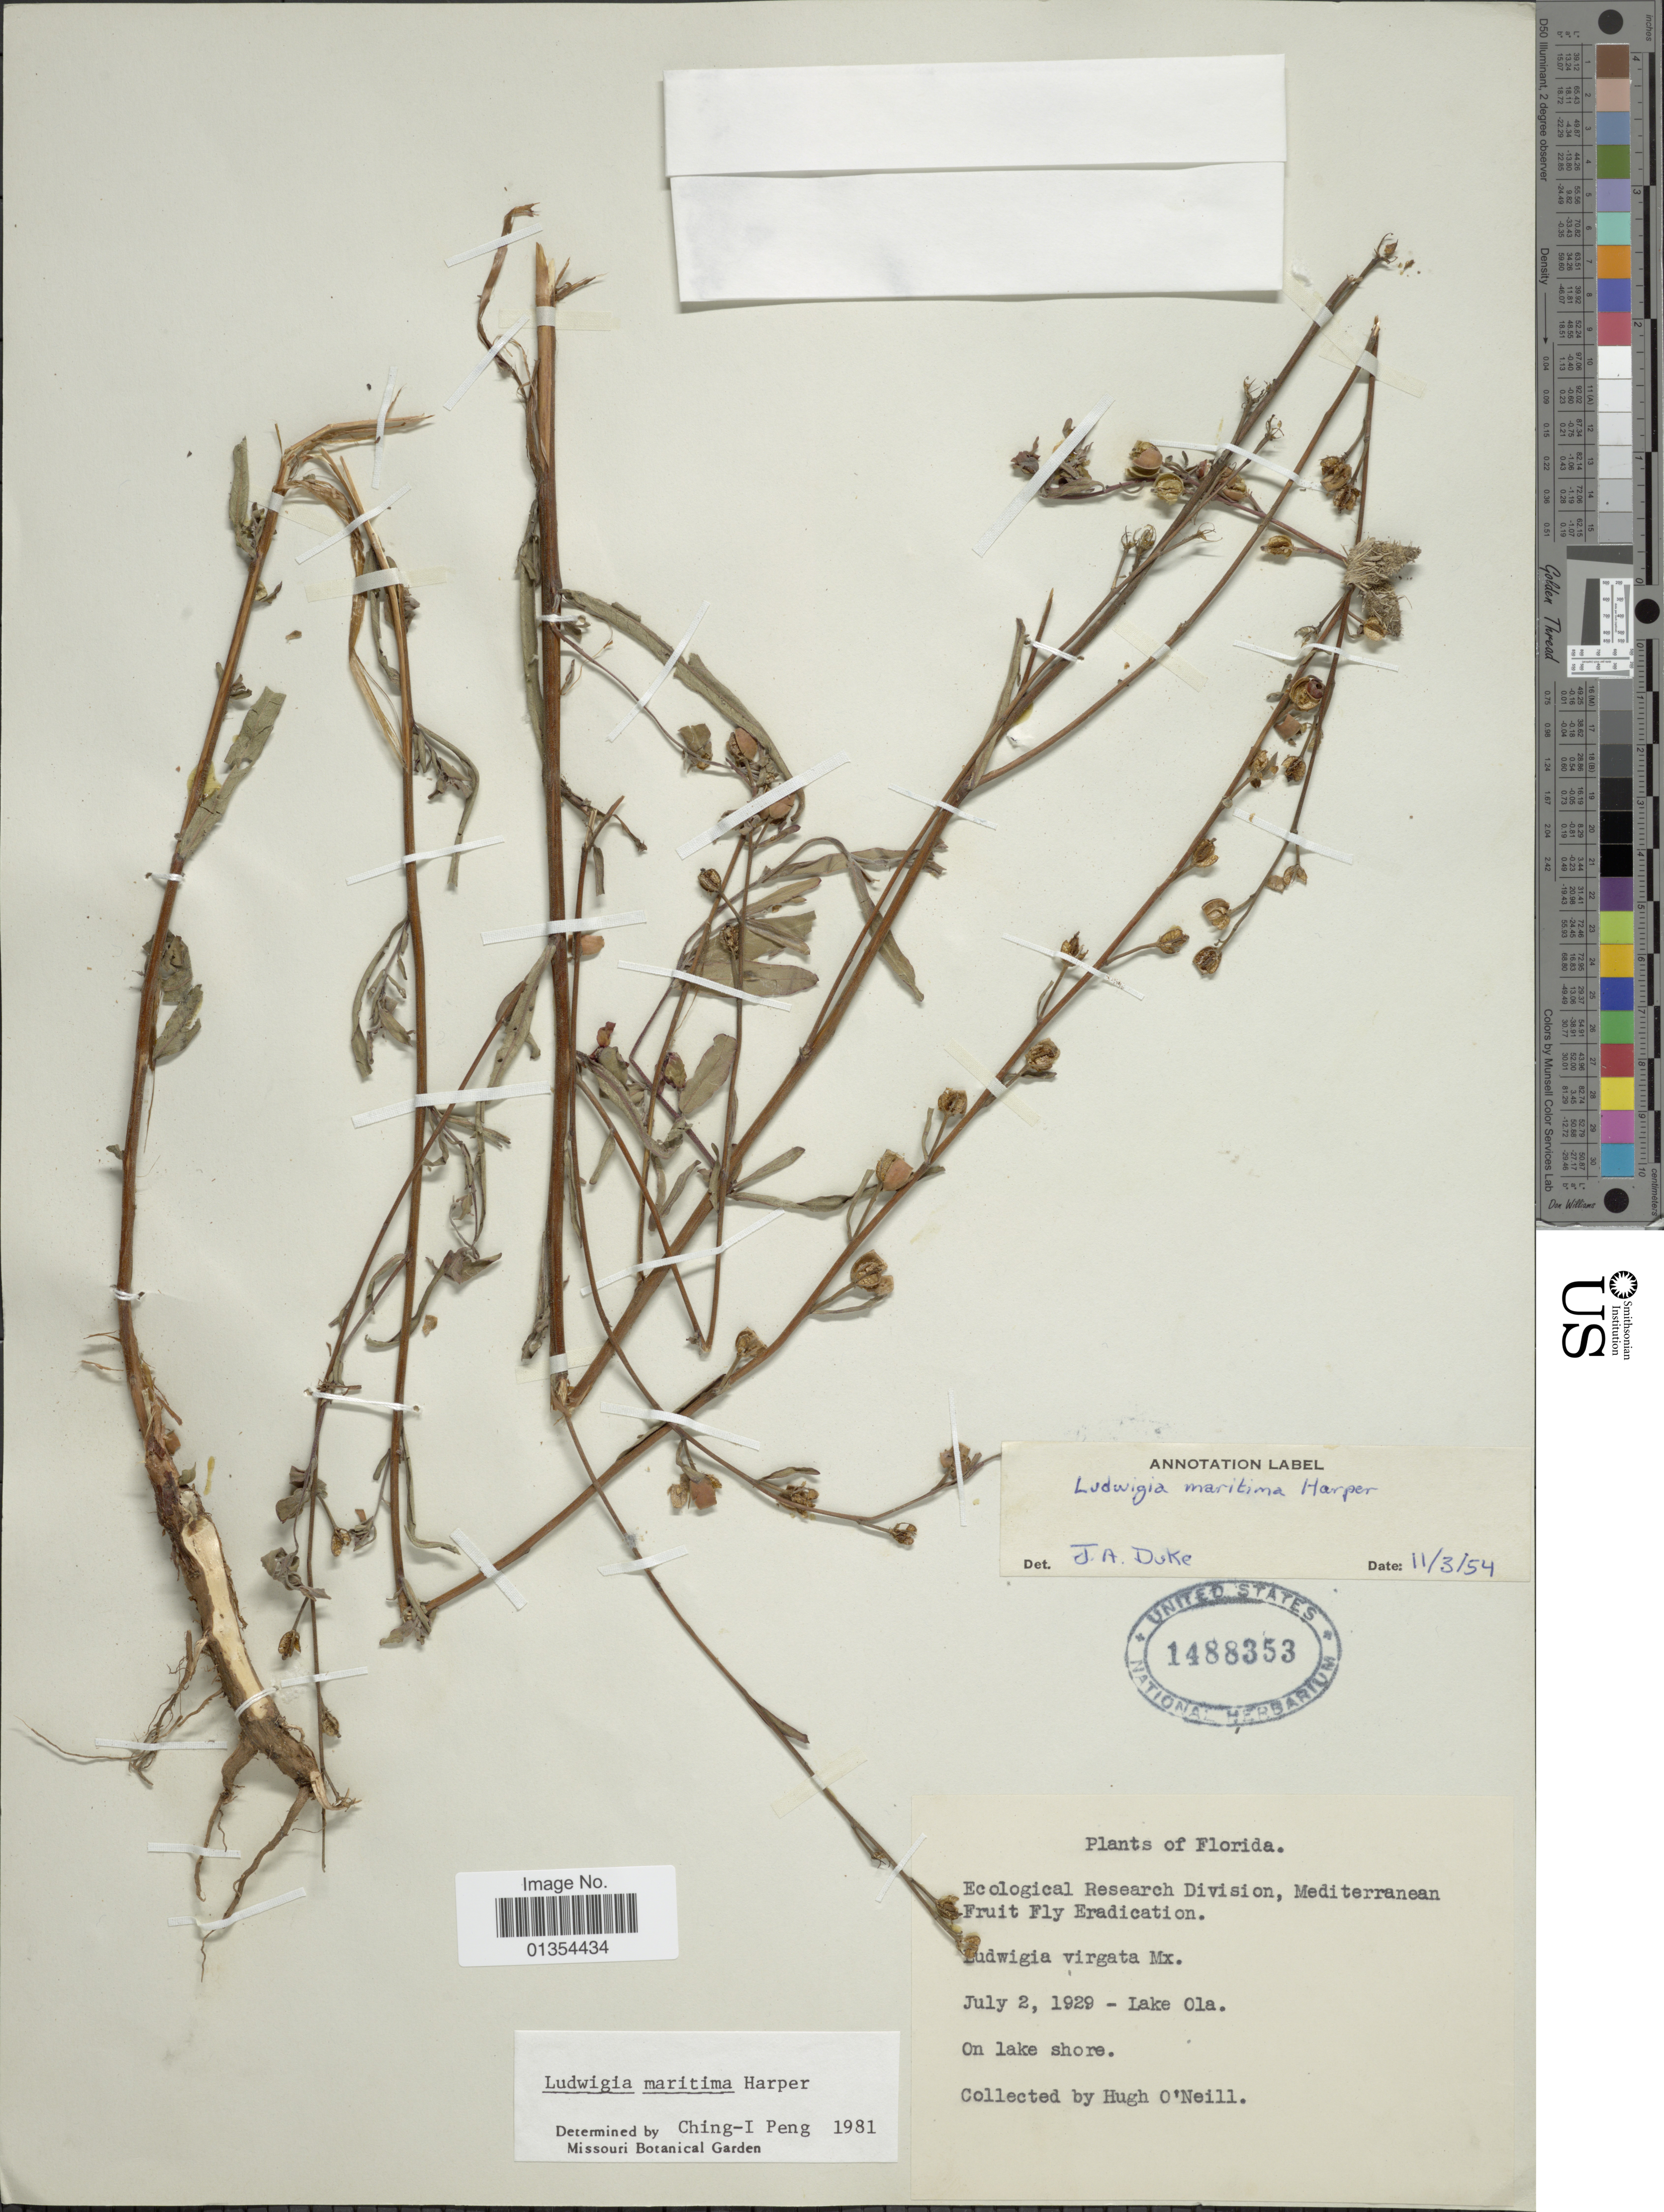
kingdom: Plantae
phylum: Tracheophyta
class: Magnoliopsida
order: Myrtales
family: Onagraceae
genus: Ludwigia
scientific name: Ludwigia maritima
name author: R.M. Harper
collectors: H. T. O' Neill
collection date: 1929-07-02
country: United States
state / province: Florida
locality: Lake Ola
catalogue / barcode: US 1488353